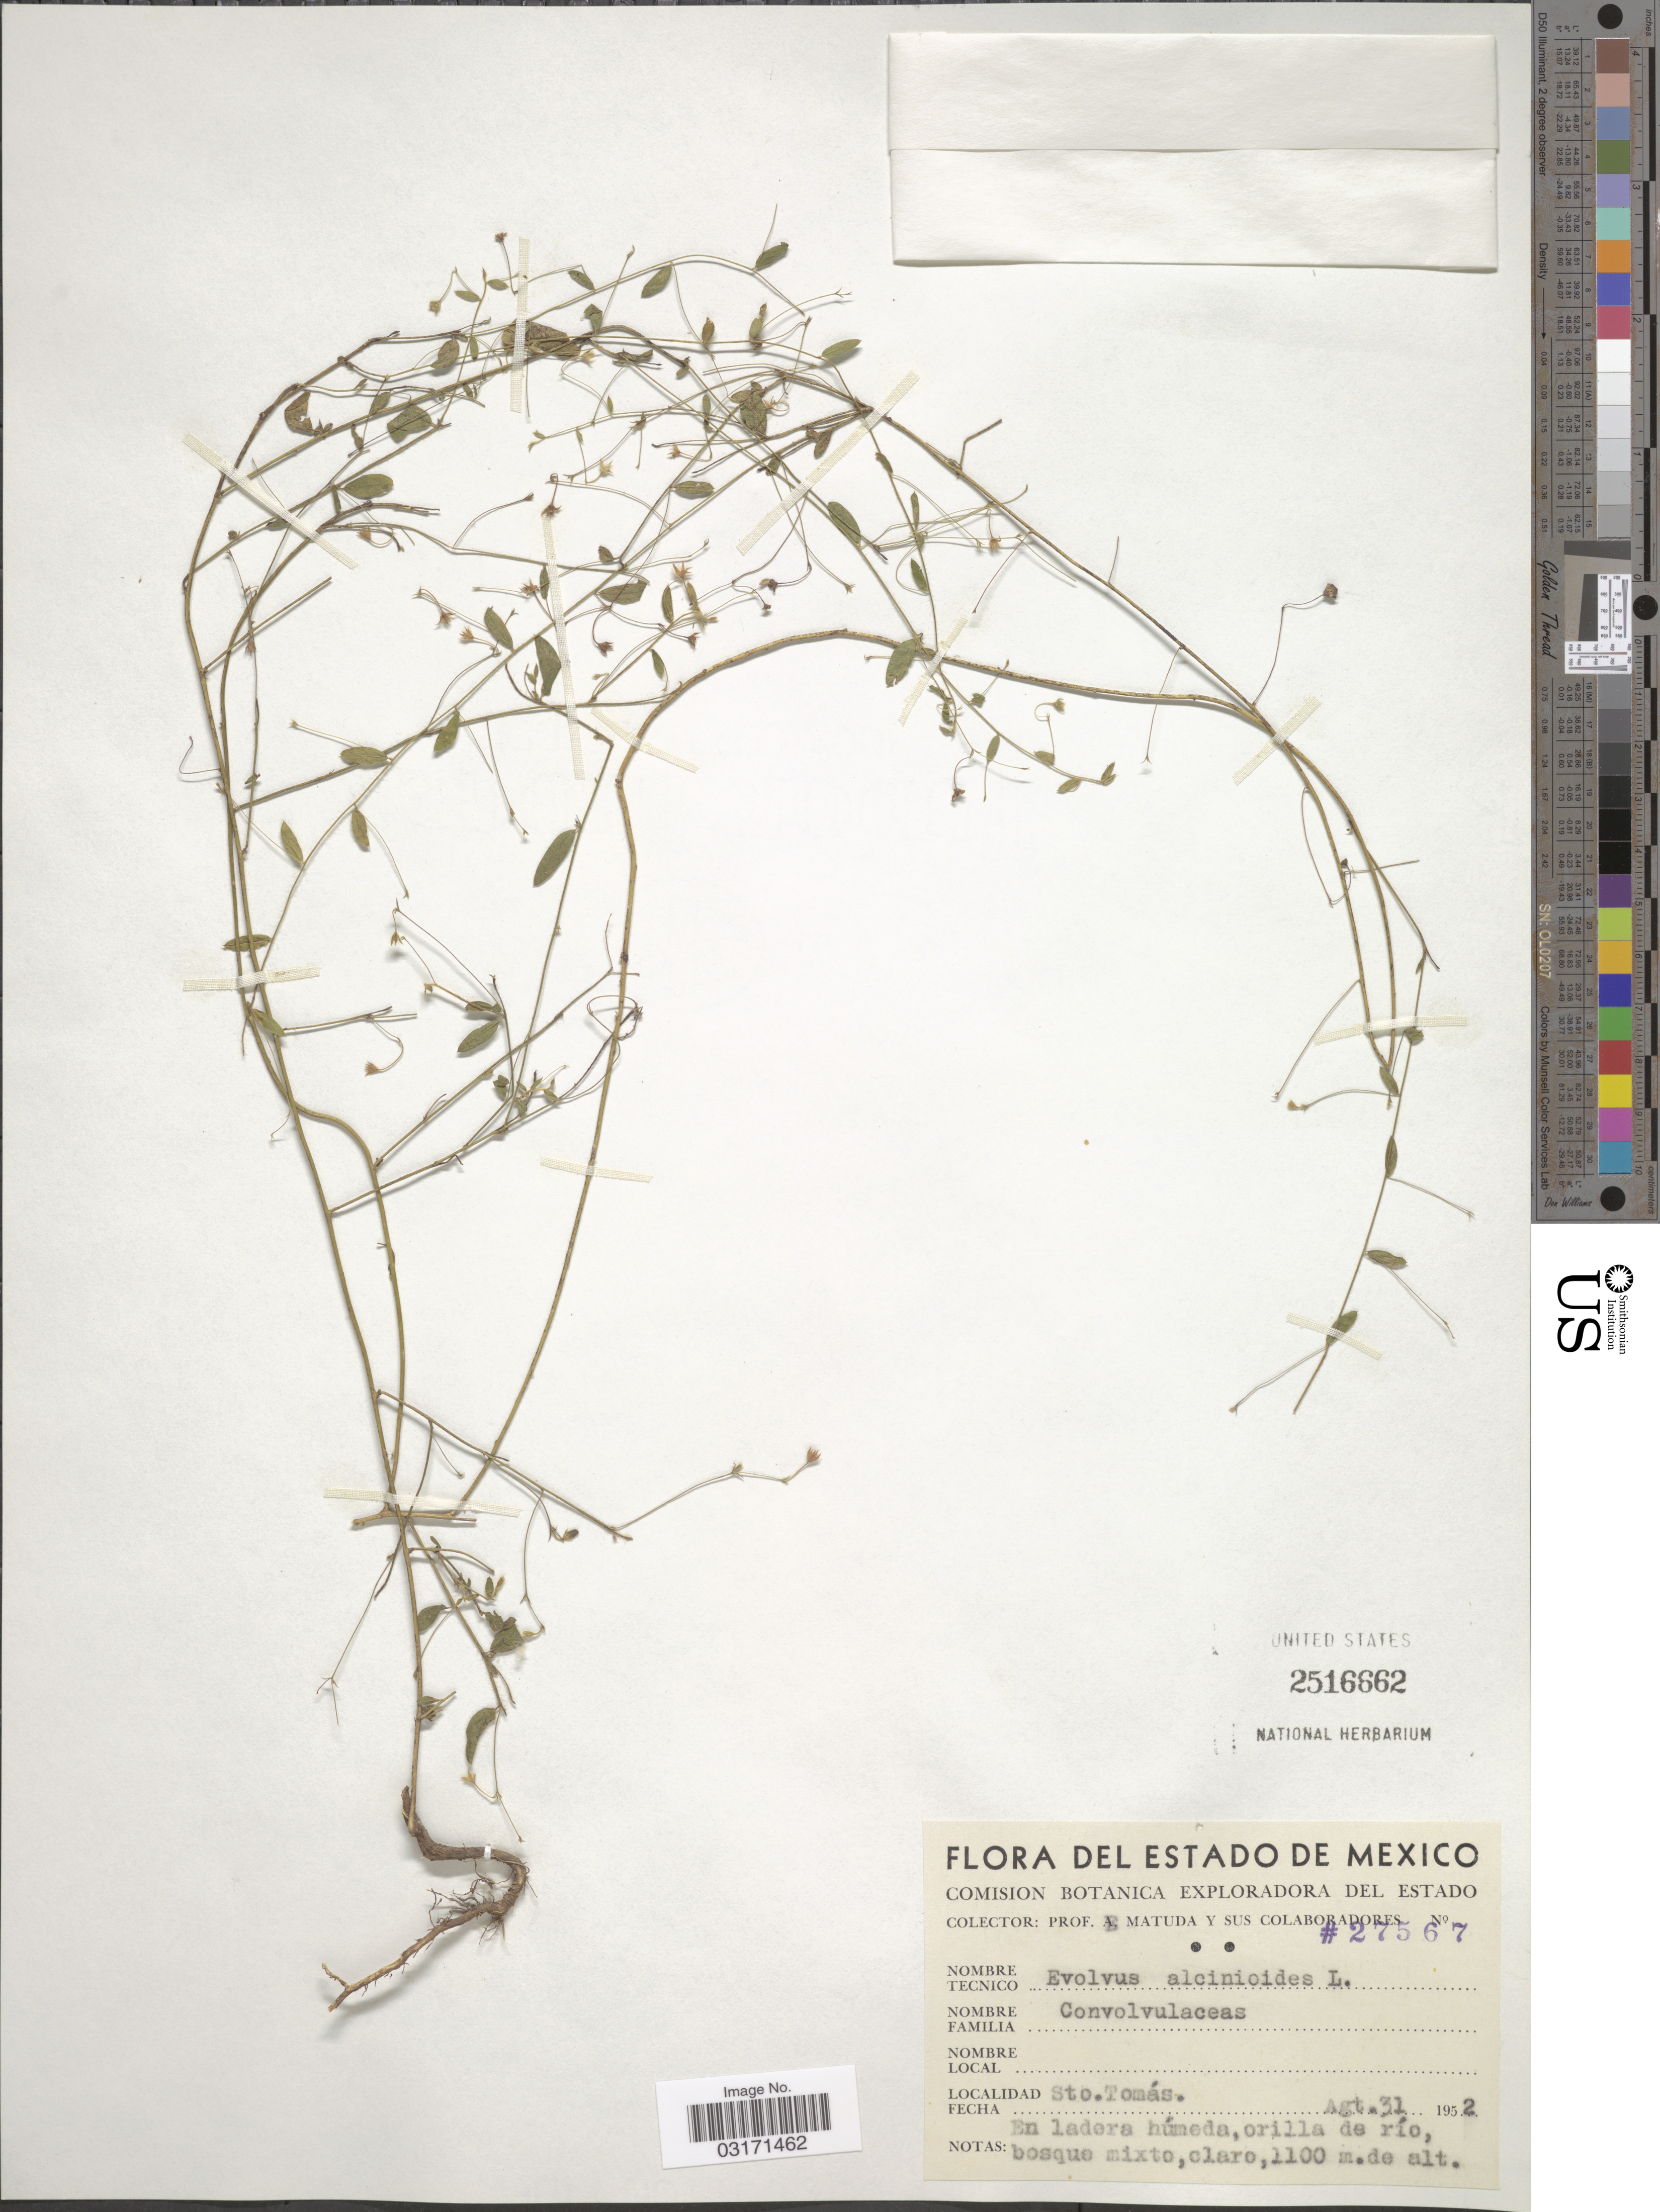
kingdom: Plantae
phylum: Tracheophyta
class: Magnoliopsida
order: Solanales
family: Convolvulaceae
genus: Evolvulus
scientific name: Evolvulus alsinoides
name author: (L.) L.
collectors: E. Matuda & Sus Colaboradores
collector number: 27567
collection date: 1952-08-31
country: Mexico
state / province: México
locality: Del Estado De Mexico, Sto. Tomás.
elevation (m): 1100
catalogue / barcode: US 2516662